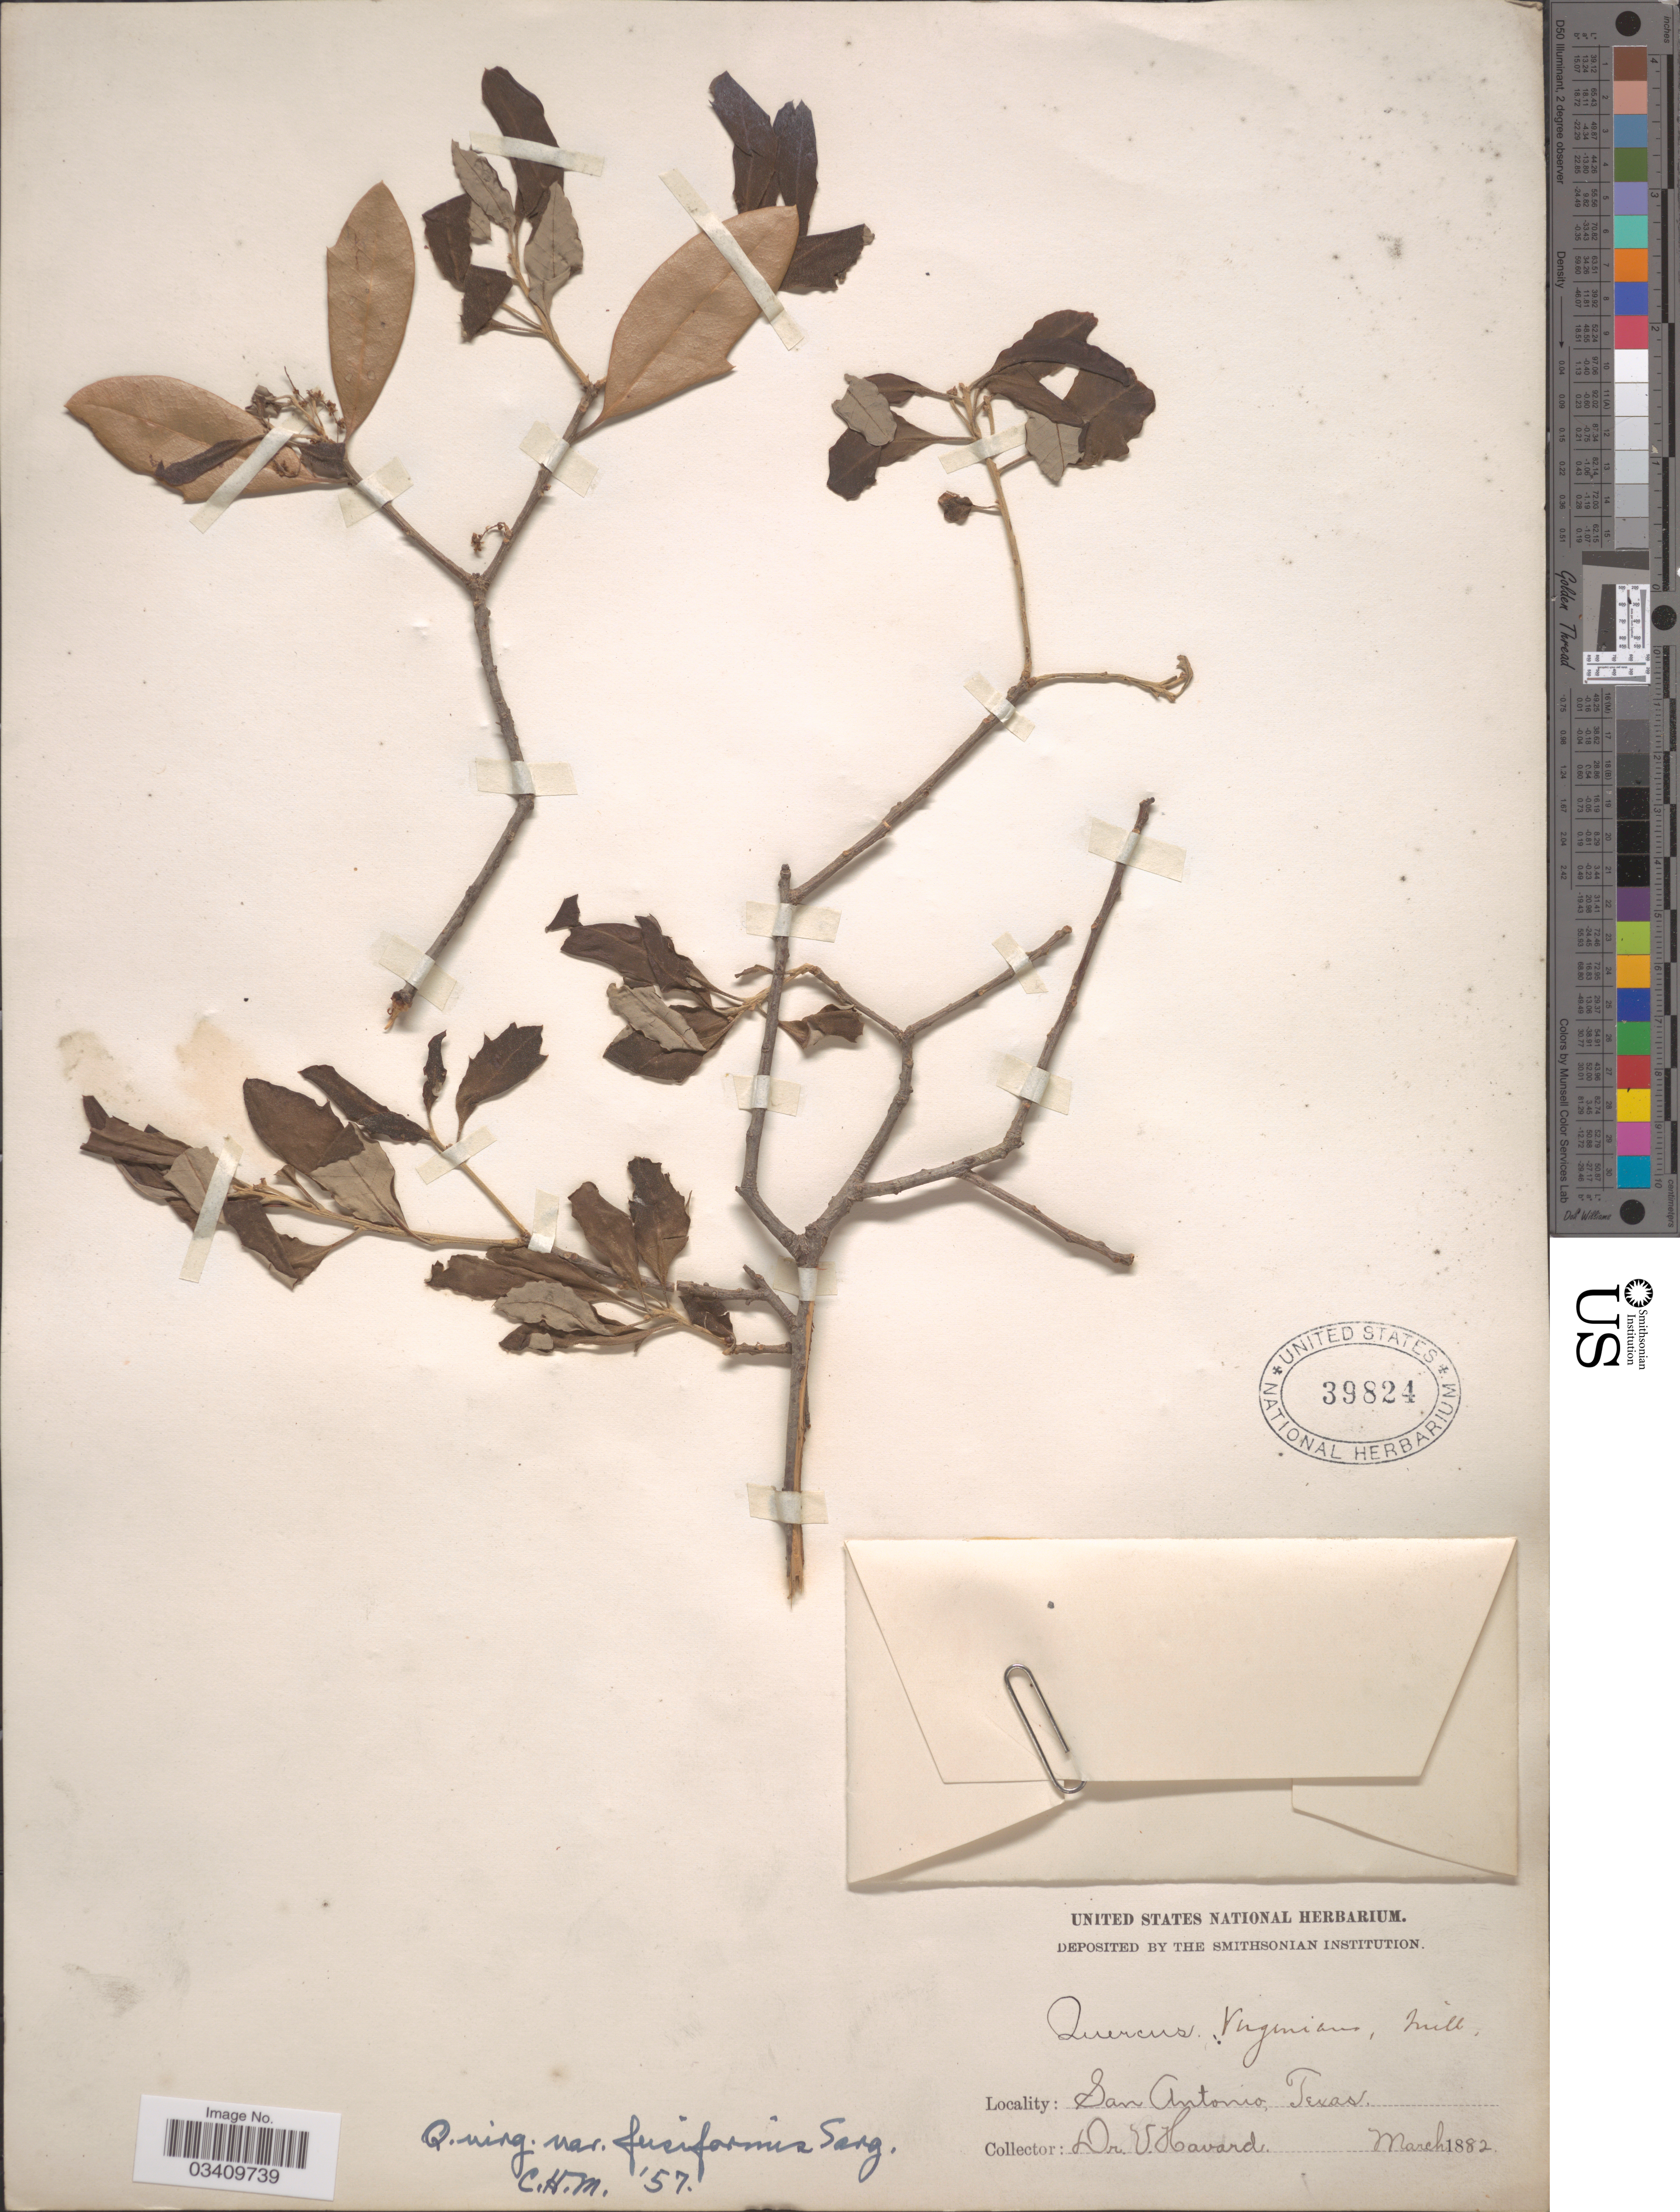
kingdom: Plantae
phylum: Tracheophyta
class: Magnoliopsida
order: Fagales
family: Fagaceae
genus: Quercus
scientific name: Quercus virginiana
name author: Mill.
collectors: V. Havard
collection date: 1882-03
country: United States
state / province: Texas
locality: San Antonio.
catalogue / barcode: US 39824